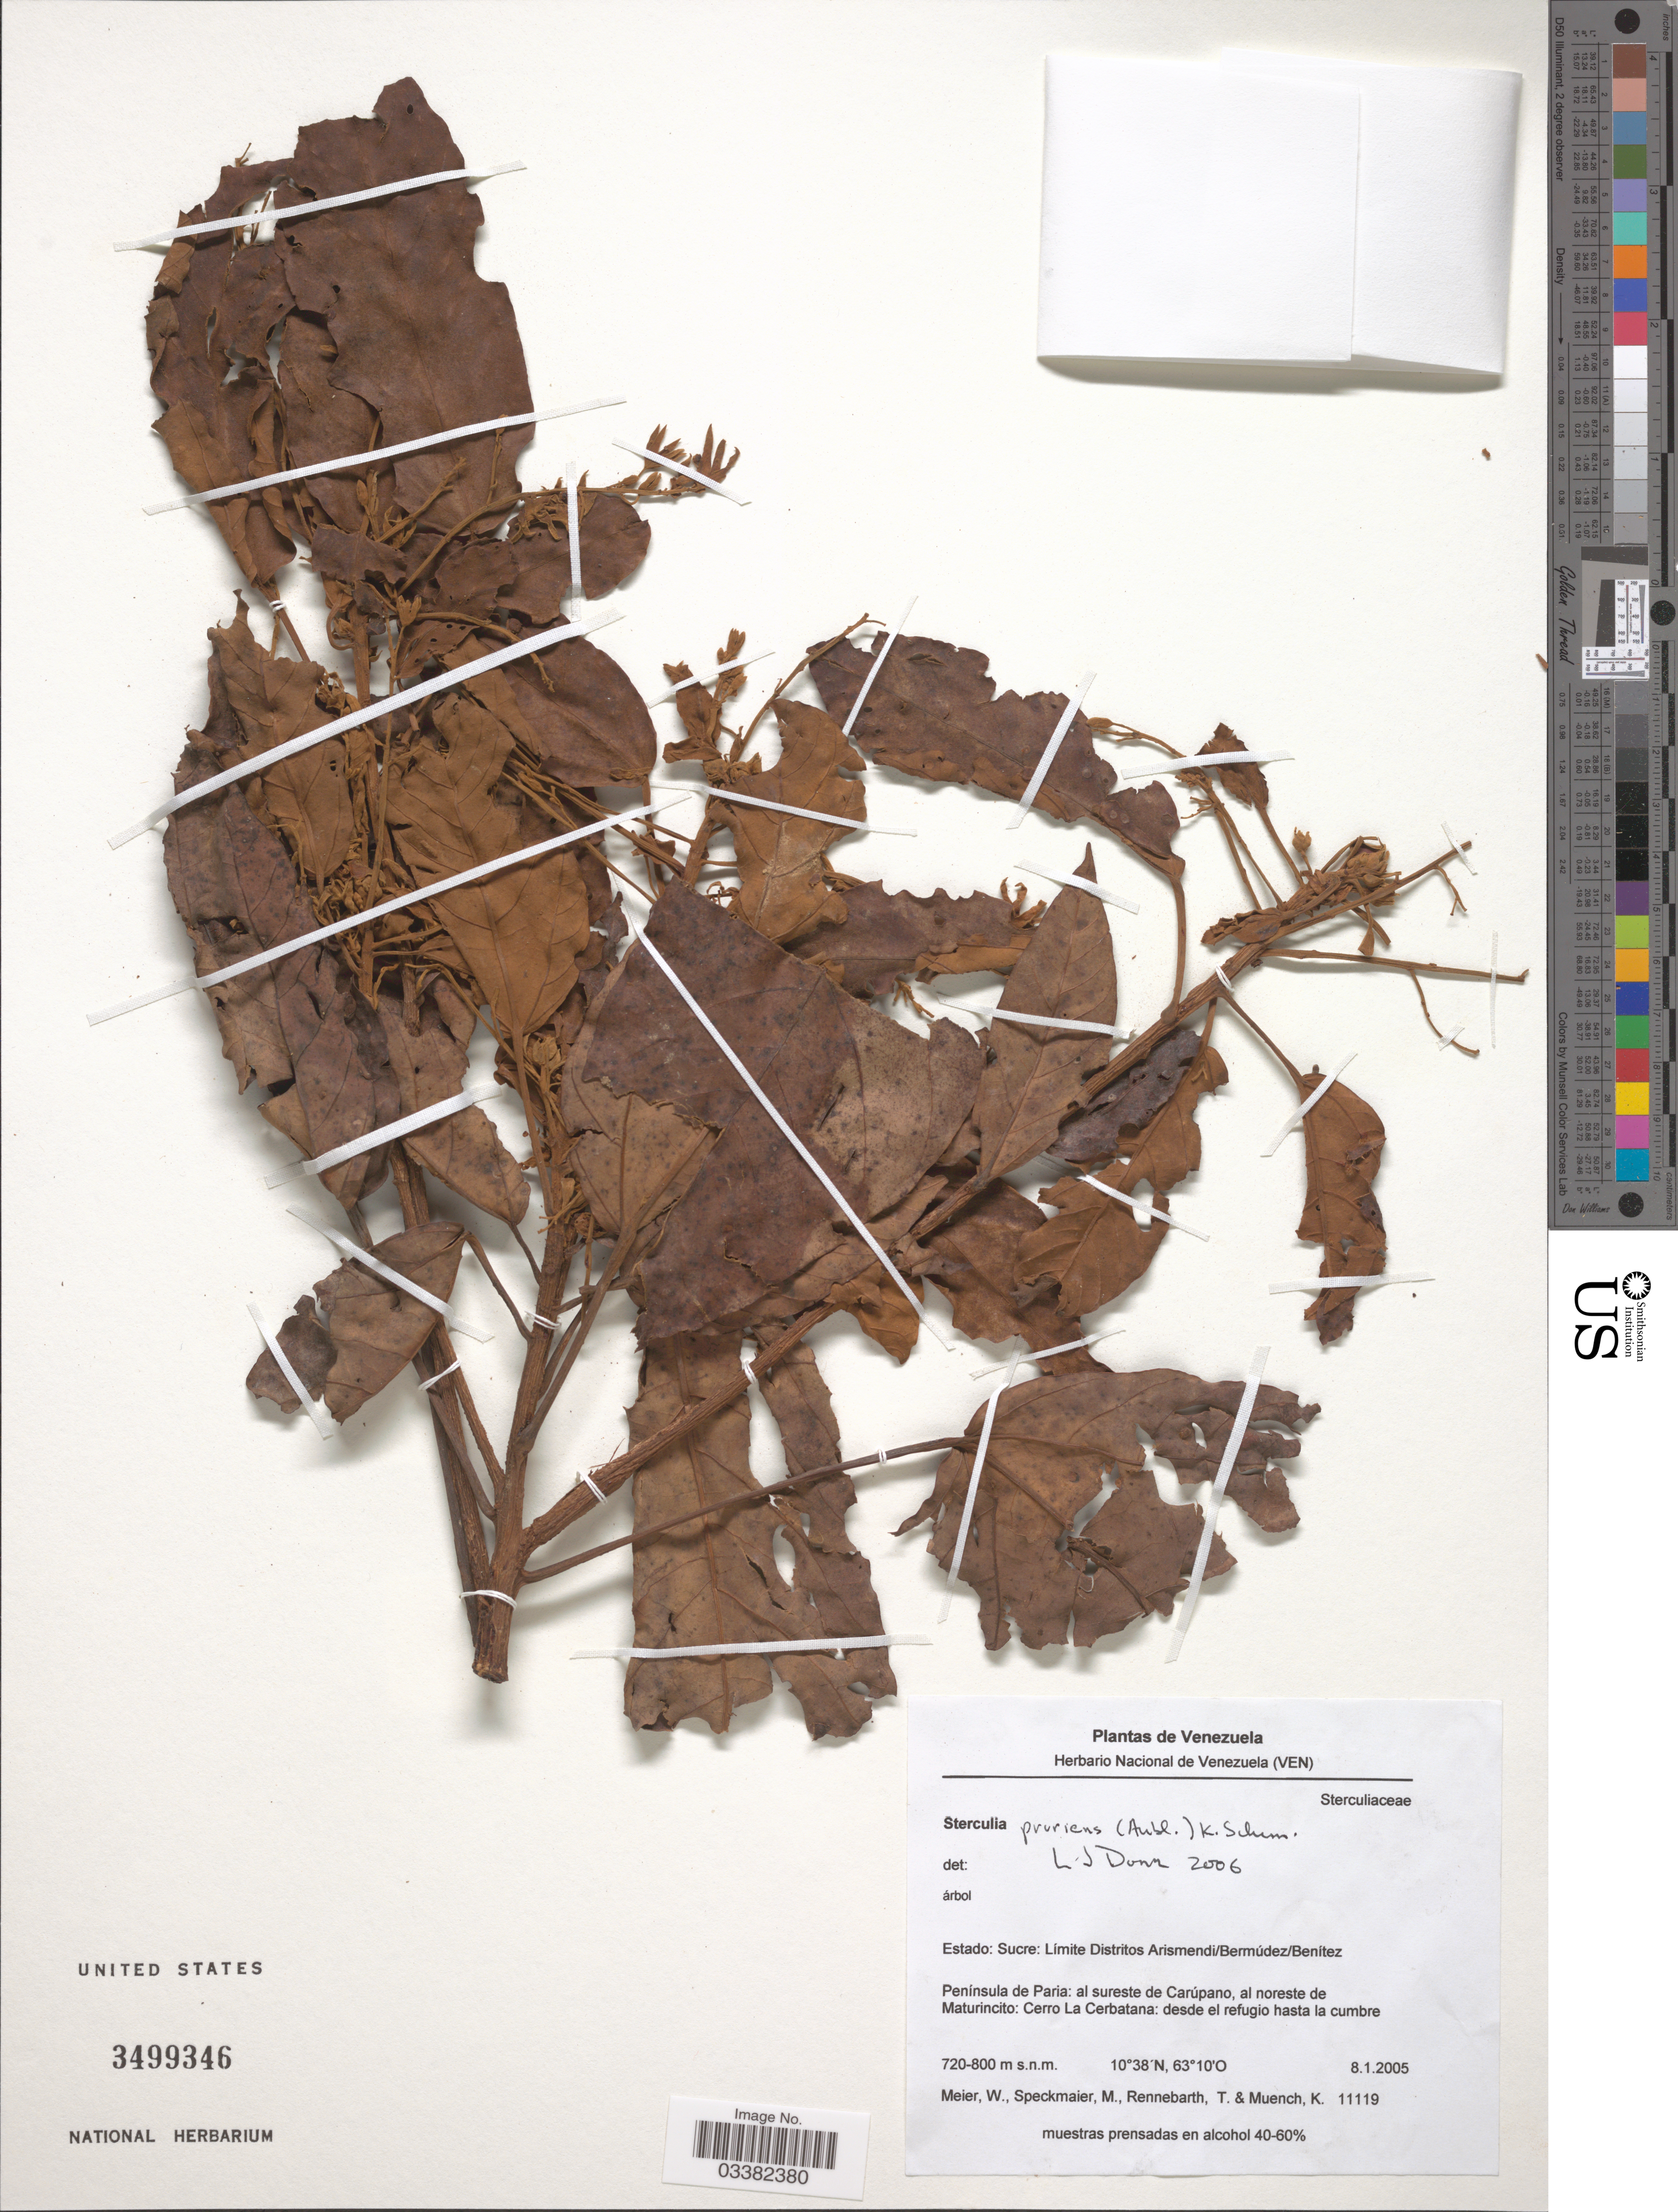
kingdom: Plantae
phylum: Tracheophyta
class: Magnoliopsida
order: Malvales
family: Malvaceae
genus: Sterculia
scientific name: Sterculia kayae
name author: P.E. Berry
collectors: W. Meier, M. Speckmaier, T. Rennebarth & K. Muench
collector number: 11119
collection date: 2005-01-08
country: Venezuela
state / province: Sucre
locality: Límite Distritos Arismendi/Bermúdez/Benítez. Península de Paria: al sureste de Carúpano, al noreste de Maturincito: Cerro La Cerbatana: desde el refugio hasta la cumbre.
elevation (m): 720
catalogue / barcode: US 3499346